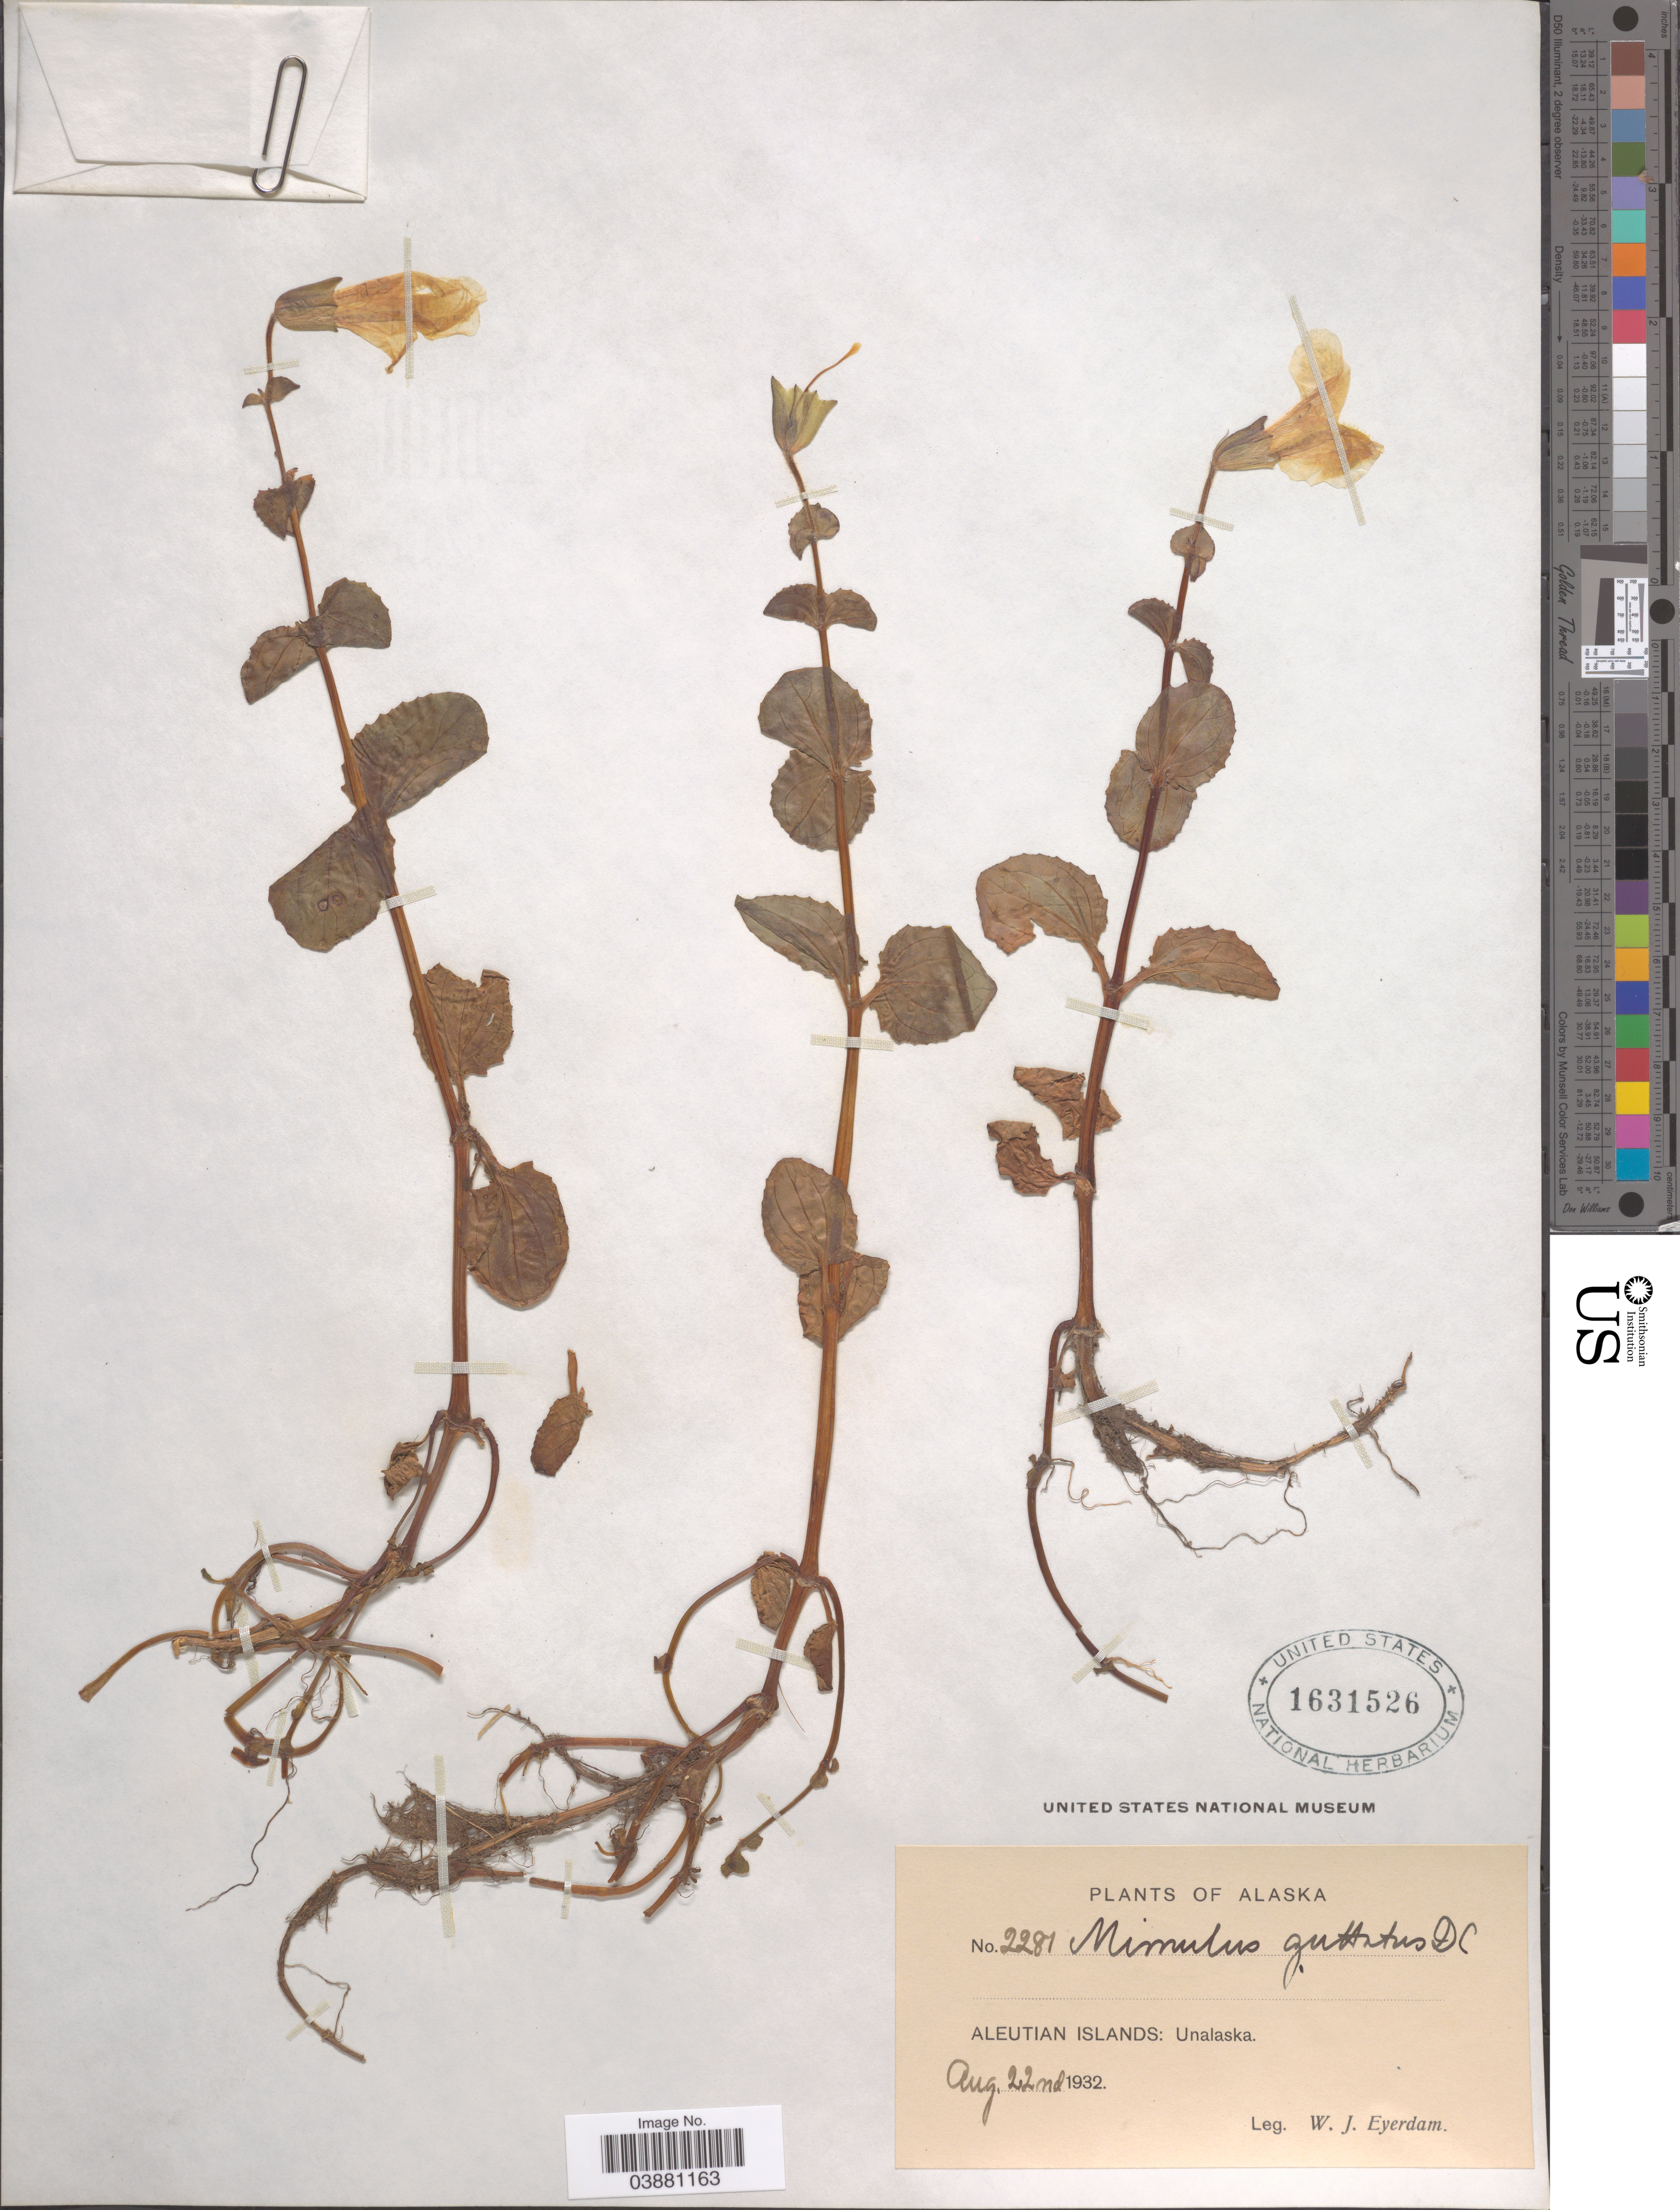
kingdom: Plantae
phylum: Tracheophyta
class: Magnoliopsida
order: Lamiales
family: Phrymaceae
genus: Mimulus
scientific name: Mimulus guttatus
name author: DC.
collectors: W. J. Eyerdam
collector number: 2281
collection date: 1932-08-22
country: United States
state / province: Alaska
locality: Aleutian Islands: Unalaska.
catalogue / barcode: US 1631526